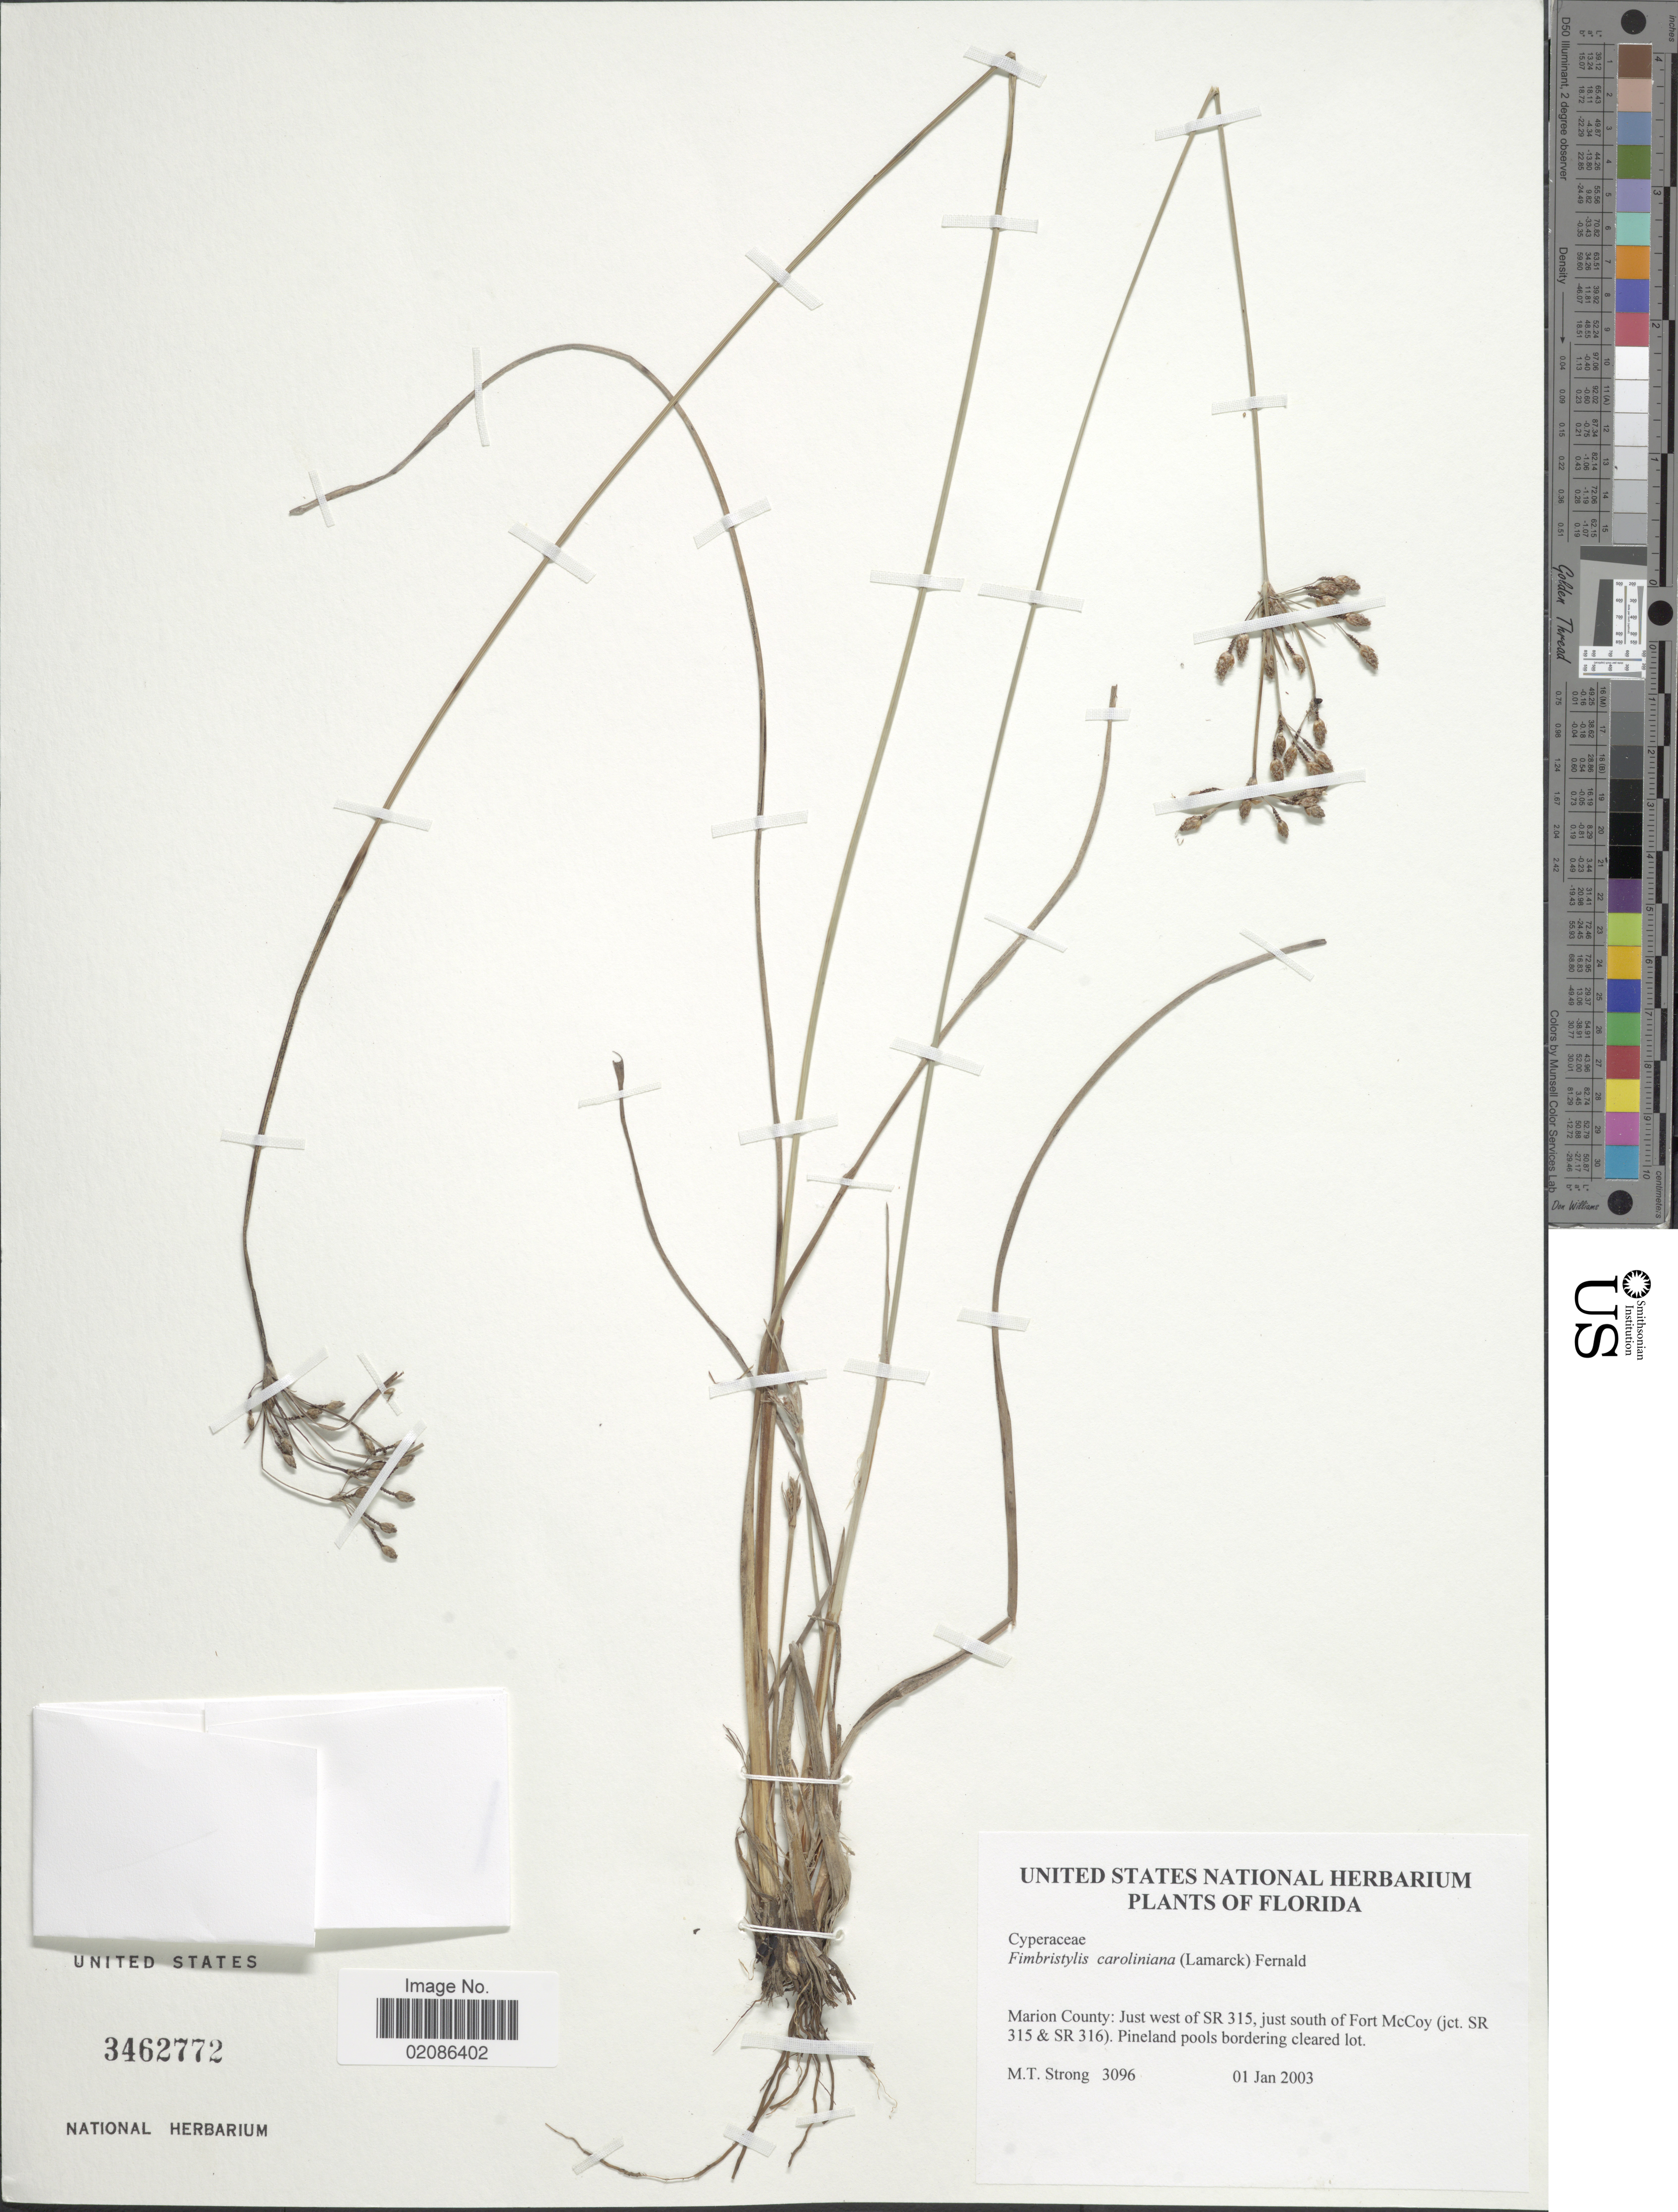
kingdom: Plantae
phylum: Tracheophyta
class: Liliopsida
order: Poales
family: Cyperaceae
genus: Fimbristylis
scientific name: Fimbristylis caroliniana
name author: (Lam.) Fernald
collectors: M. T. Strong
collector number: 3096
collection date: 2003-01-01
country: United States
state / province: Florida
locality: Marion County: Just west of SR 315, just south of Fort McCoy (jct.SR 315& SR 316). Pineland pools bordering cleared lot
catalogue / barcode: US 3462772